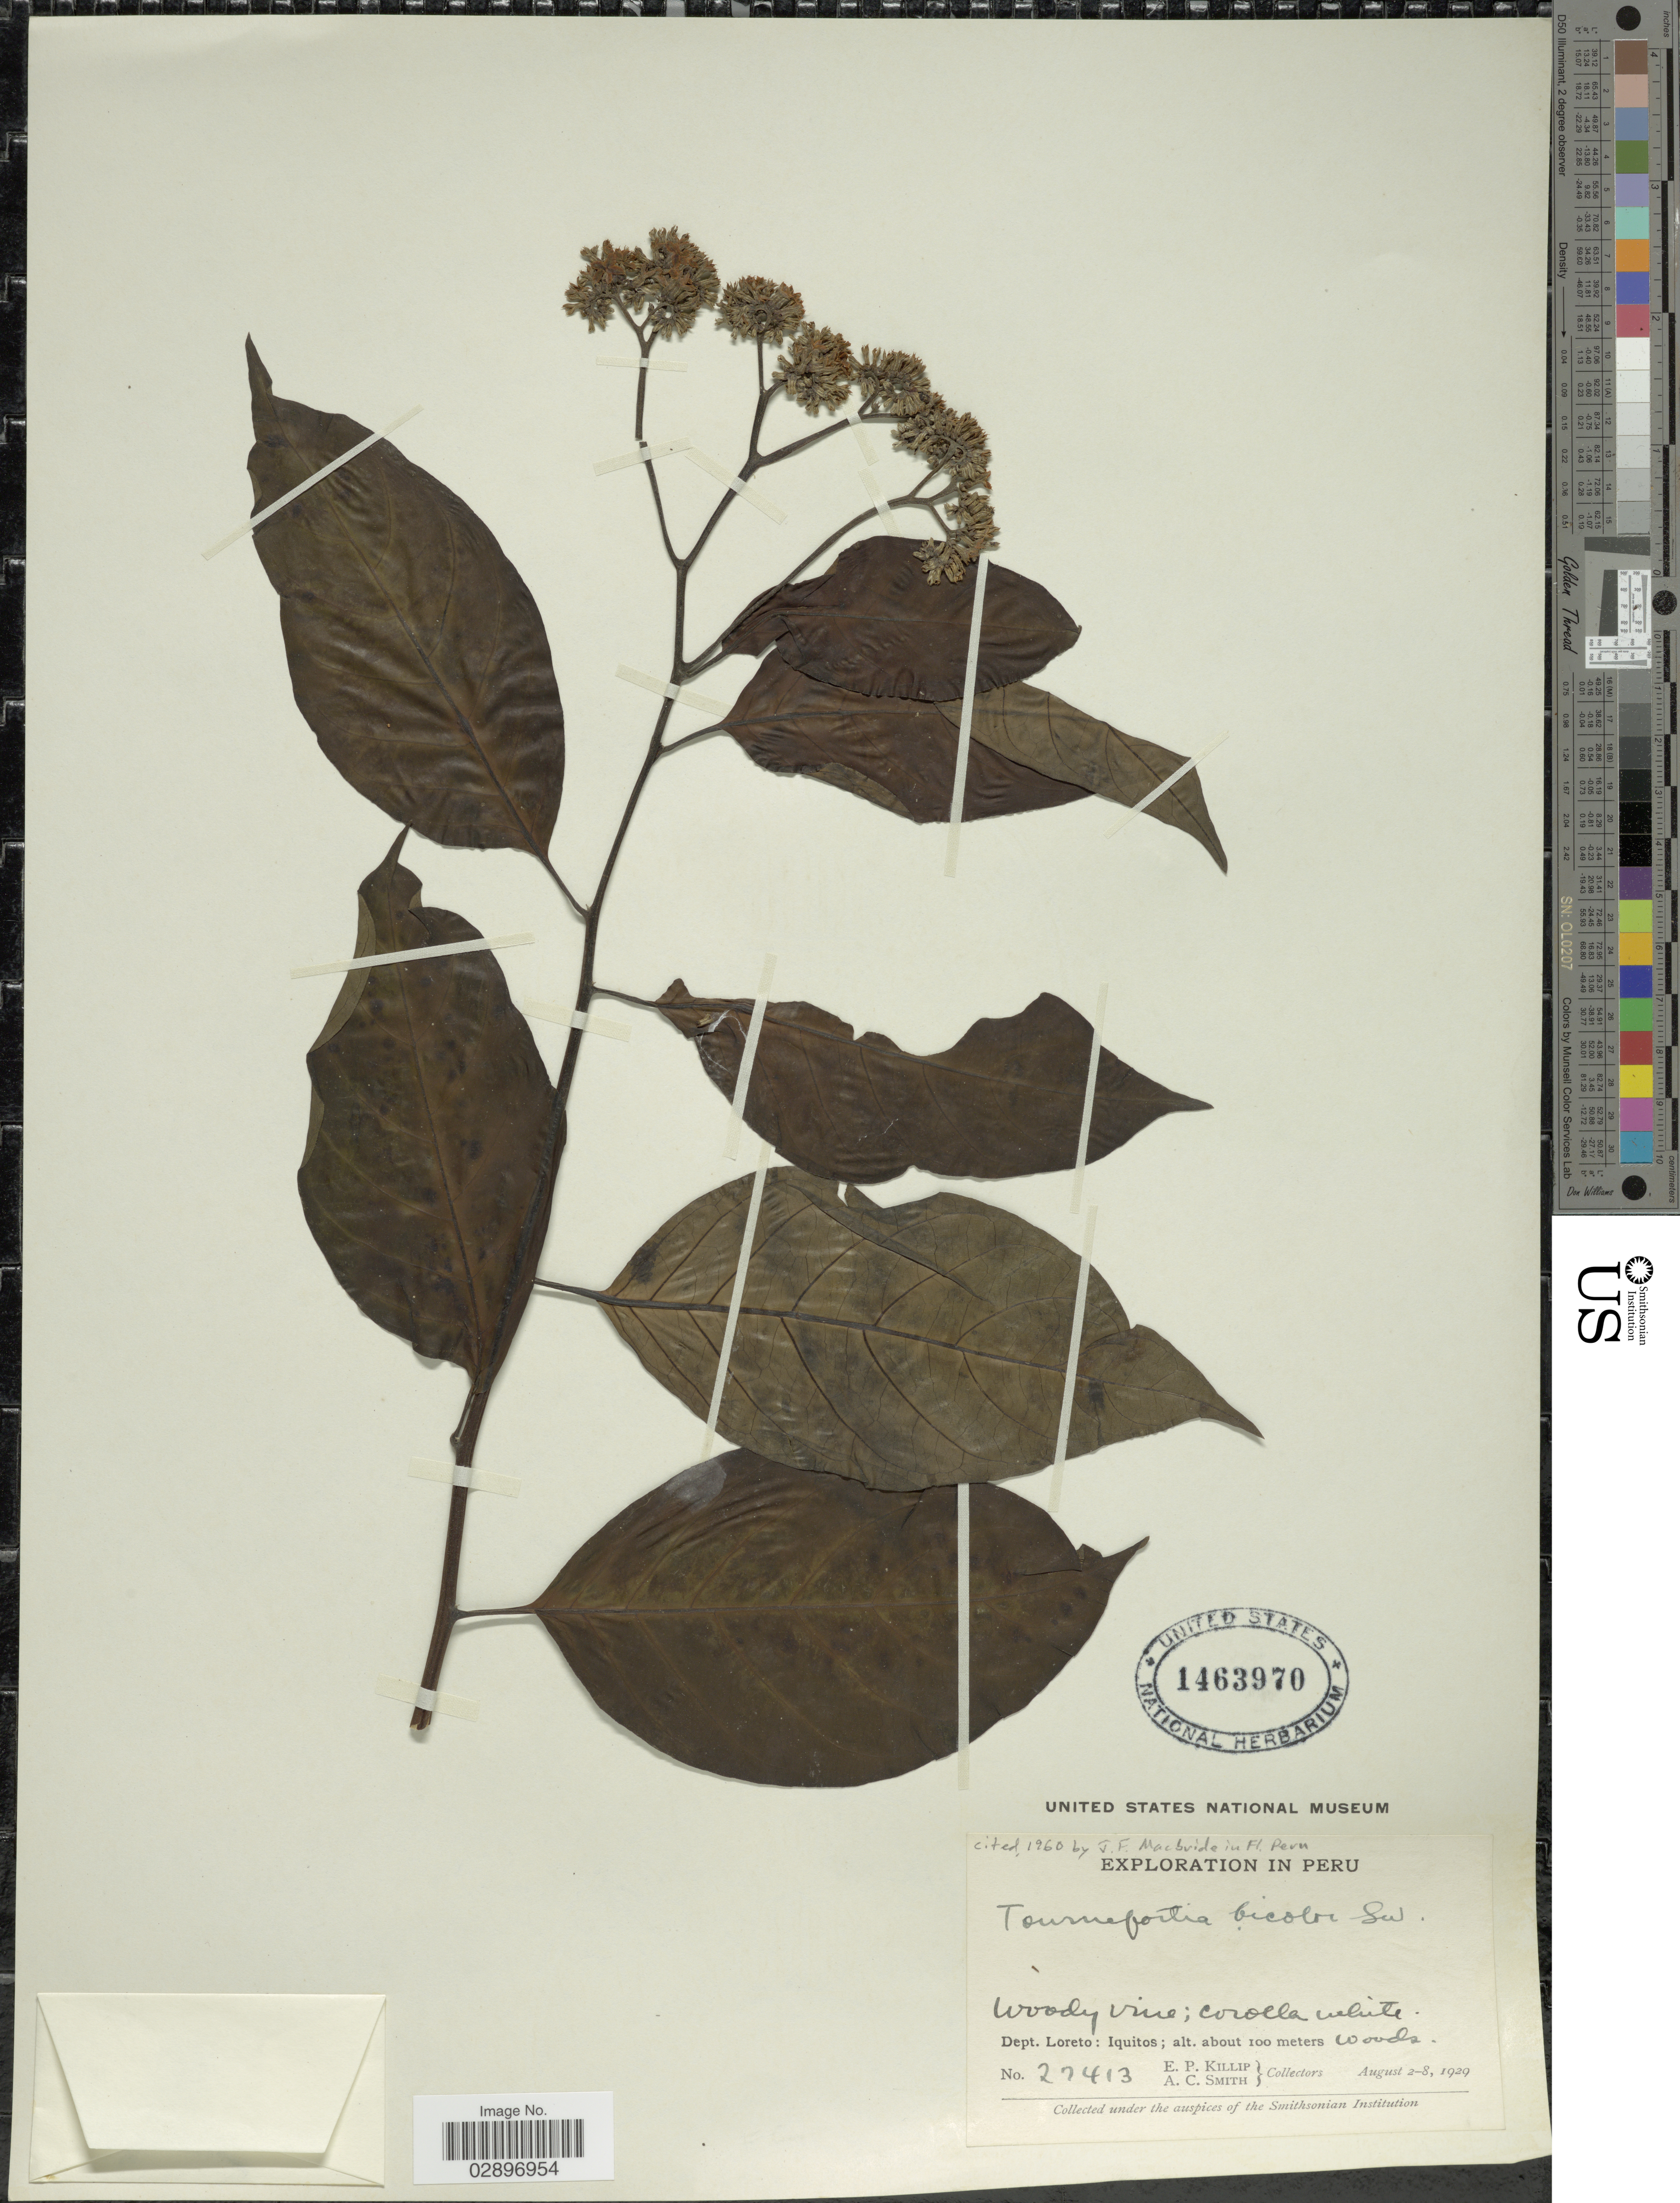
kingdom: Plantae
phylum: Tracheophyta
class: Magnoliopsida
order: Boraginales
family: Heliotropiaceae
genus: Tournefortia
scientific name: Tournefortia bicolor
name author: Sw.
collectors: E. P. Killip & A. C. Smith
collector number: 27413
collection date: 1929-08-02/1929-08-08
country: Peru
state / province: Loreto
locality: Dept. Loreto: Iquitos.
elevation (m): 100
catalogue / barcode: US 1463970